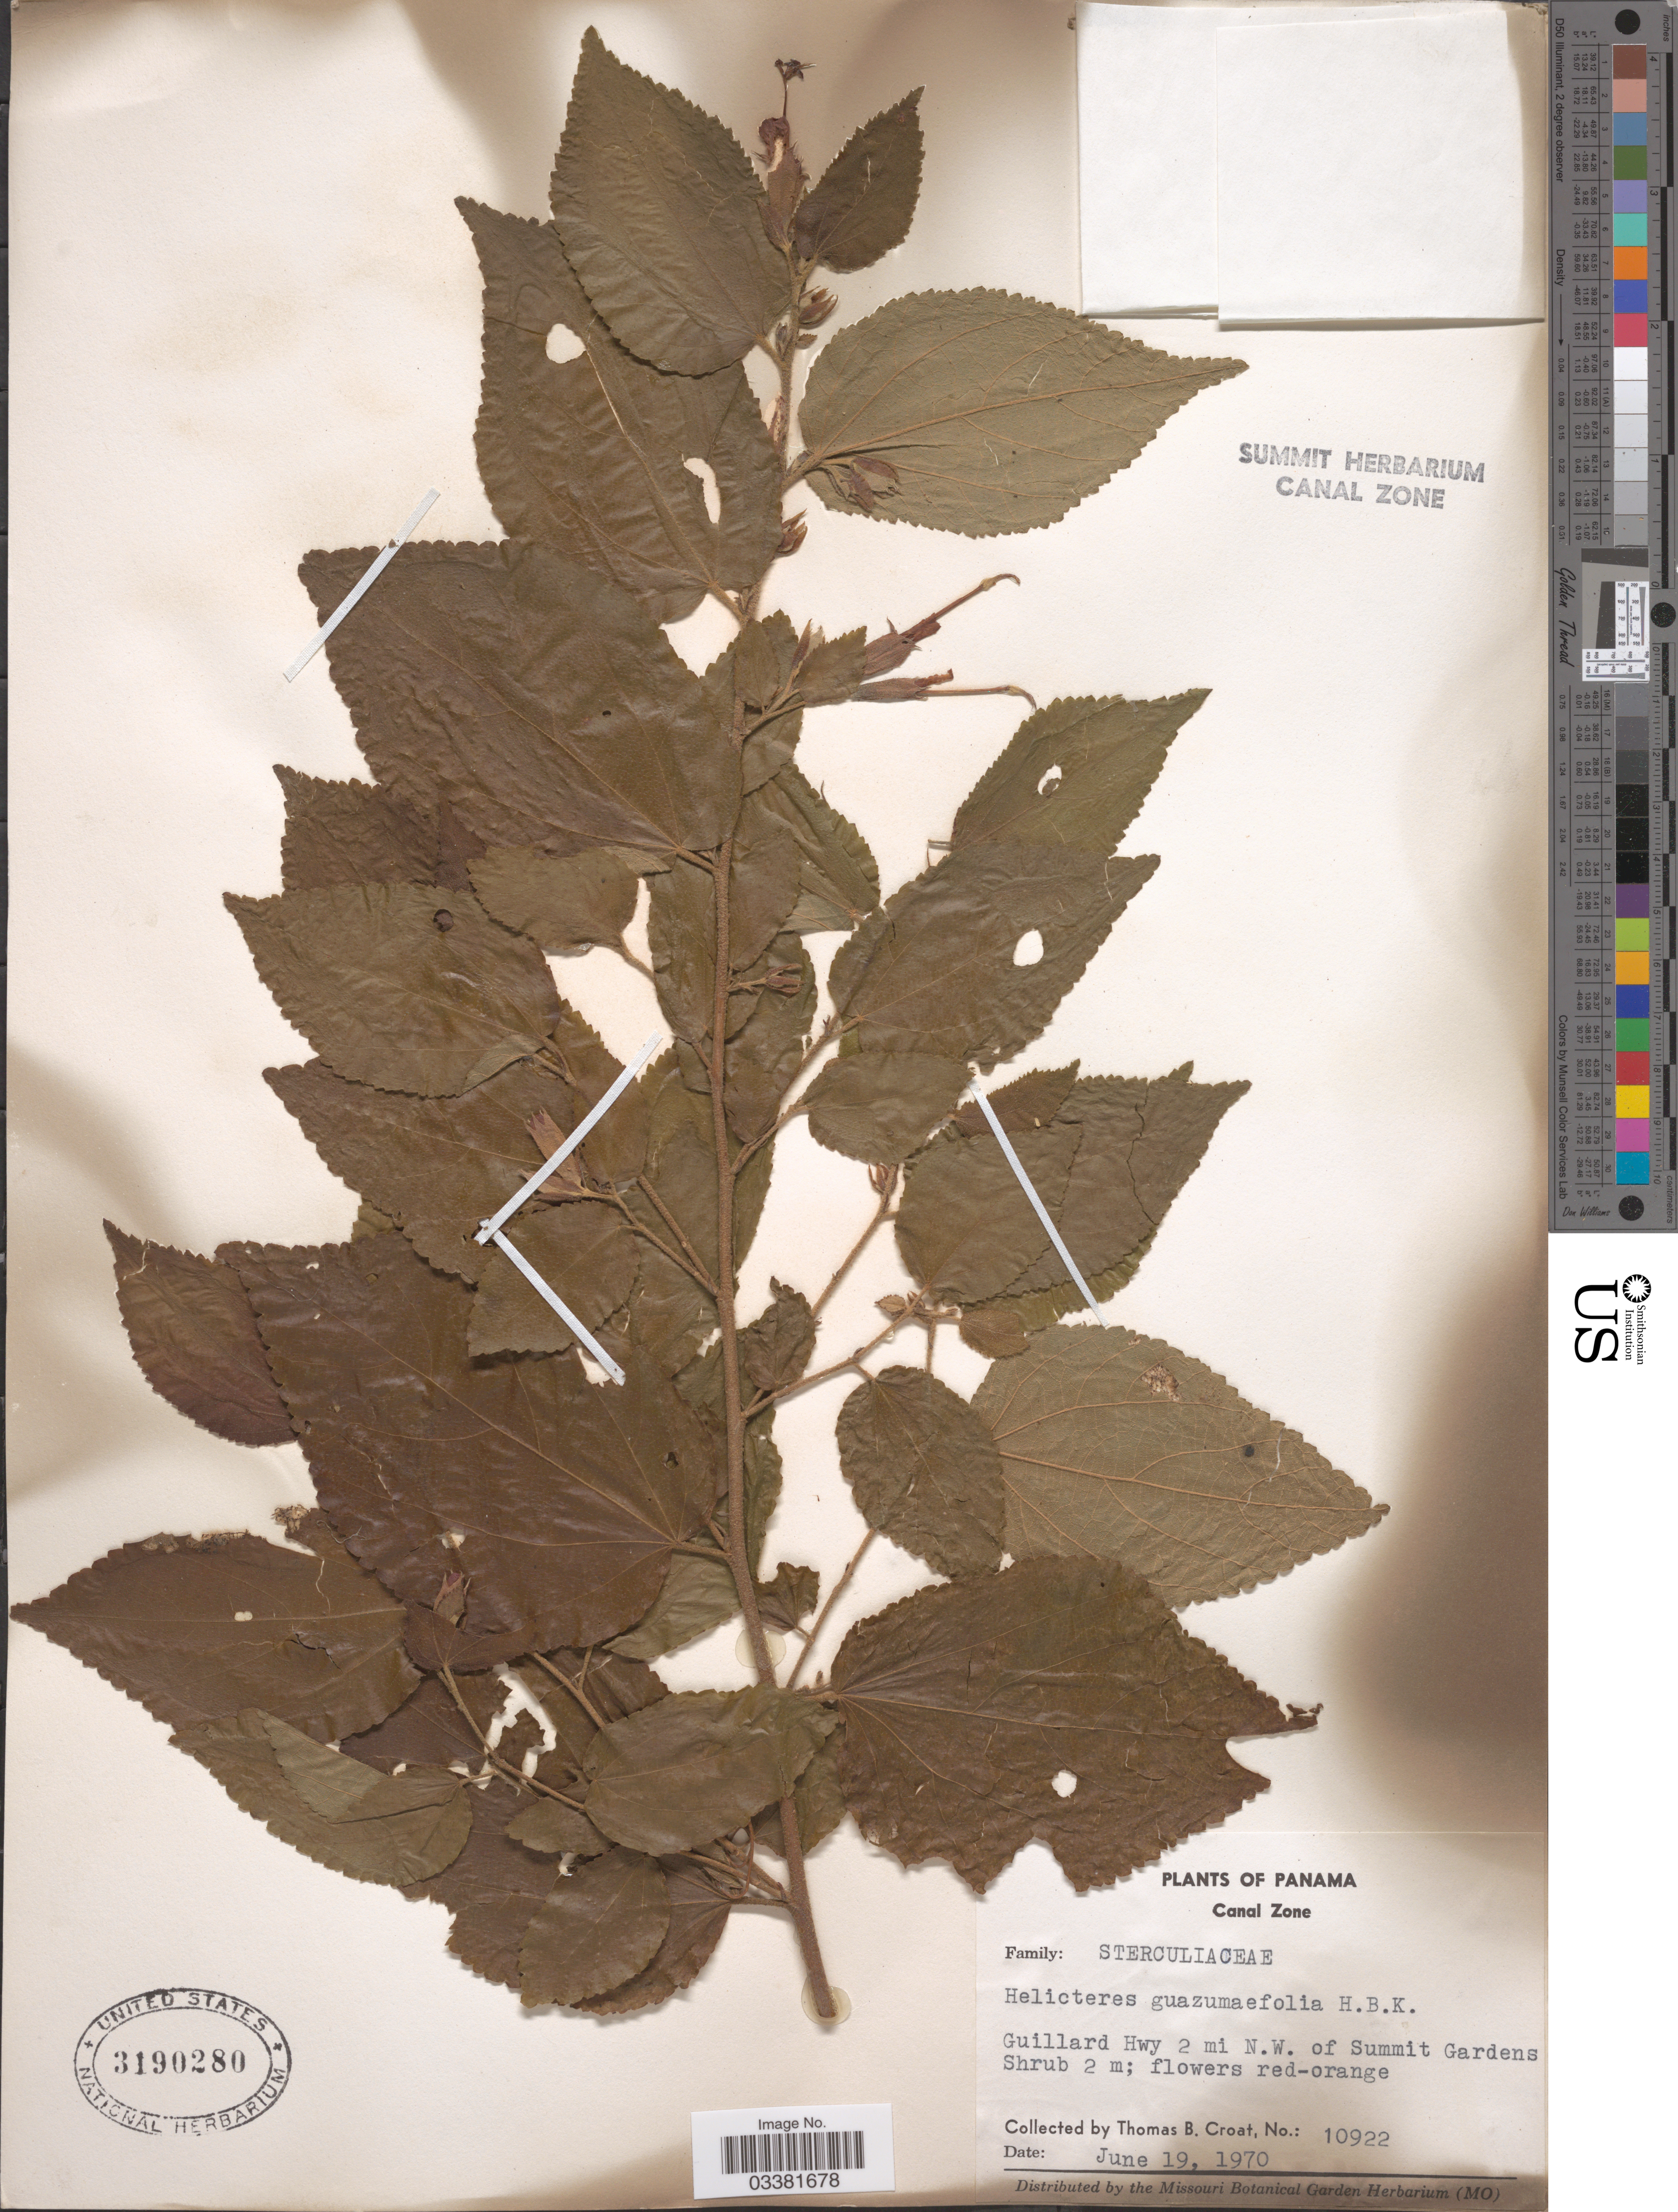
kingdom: Plantae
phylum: Tracheophyta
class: Magnoliopsida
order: Malvales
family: Malvaceae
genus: Helicteres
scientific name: Helicteres guazumifolia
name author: Kunth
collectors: T. B. Croat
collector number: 10922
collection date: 1970-06-19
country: Panama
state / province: Colón / Panamá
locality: Canal Zone. Guillard Hwy 2 mi N.W. of Summit Gardens.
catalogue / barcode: US 3190280